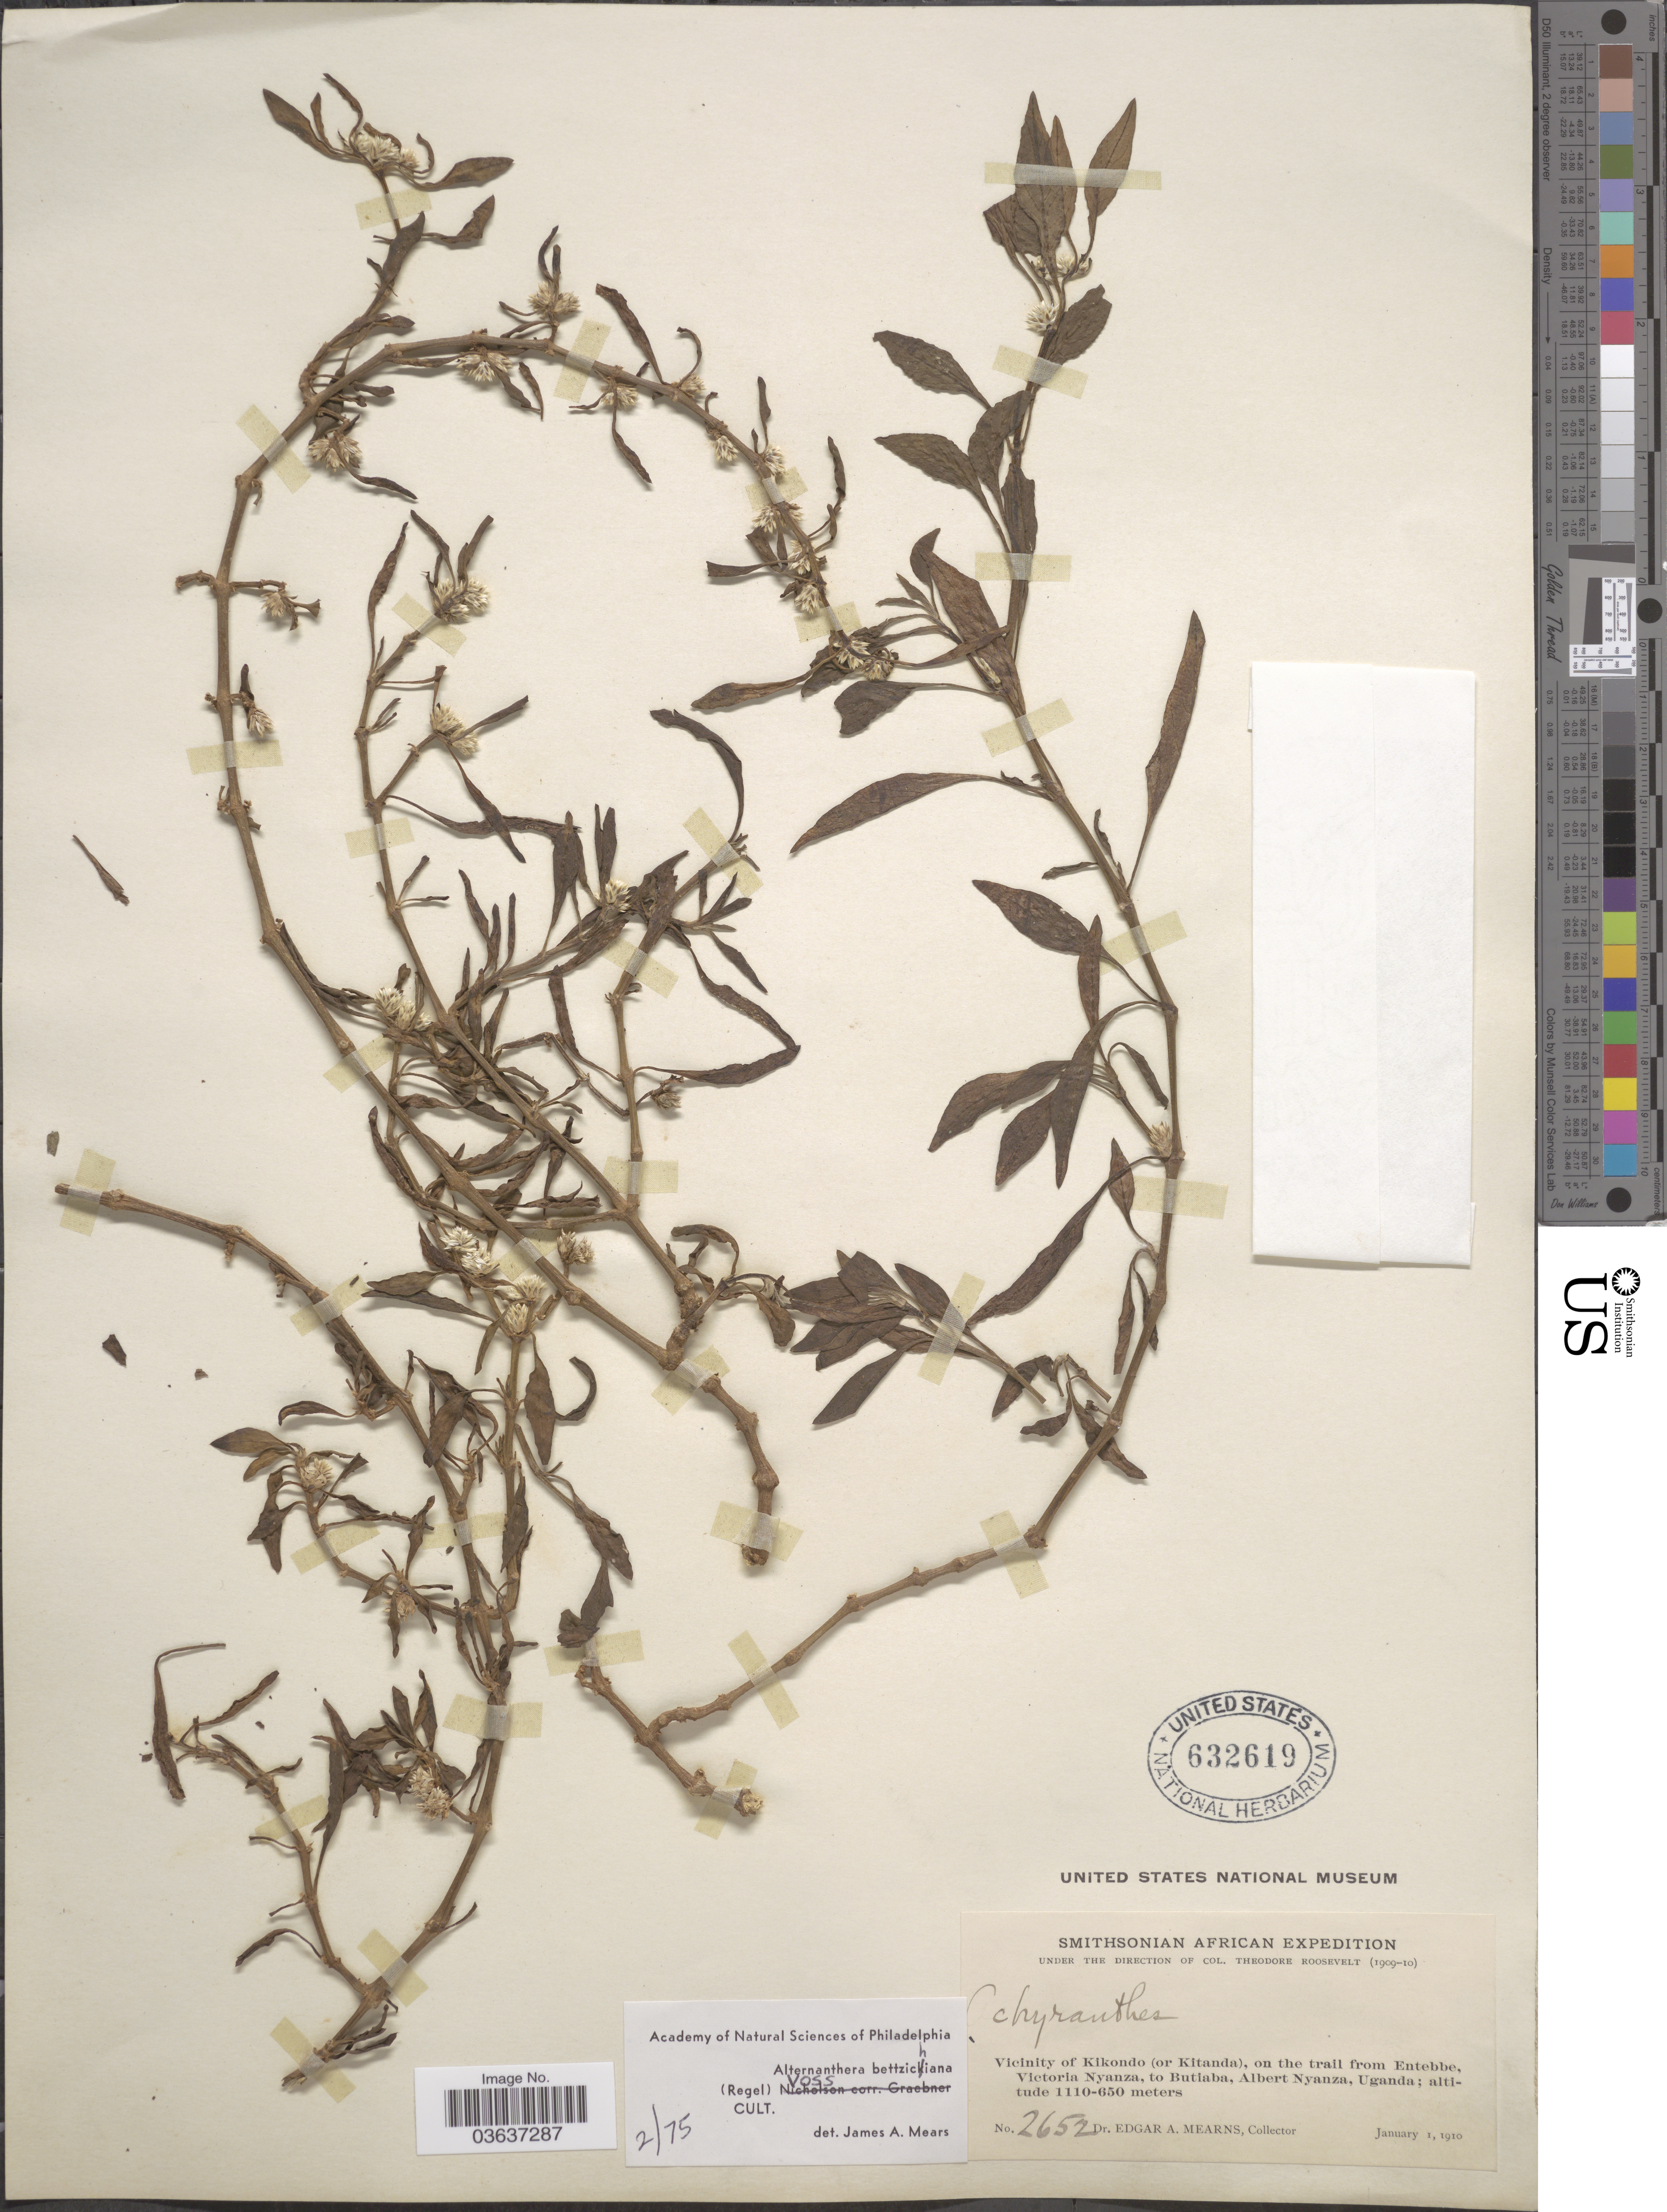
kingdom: Plantae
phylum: Tracheophyta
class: Magnoliopsida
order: Caryophyllales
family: Amaranthaceae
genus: Alternanthera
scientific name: Alternanthera bettzickiana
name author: (Regel) G. Nicholson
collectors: E. A. Mearns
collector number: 2652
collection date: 1910-01-01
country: Uganda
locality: Vicinity of Kikondo (or Kitanda), on the trail from Entebbe, Victoria Nyanza, to Butiaba, Albert Nyanza.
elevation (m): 650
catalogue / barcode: US 632619